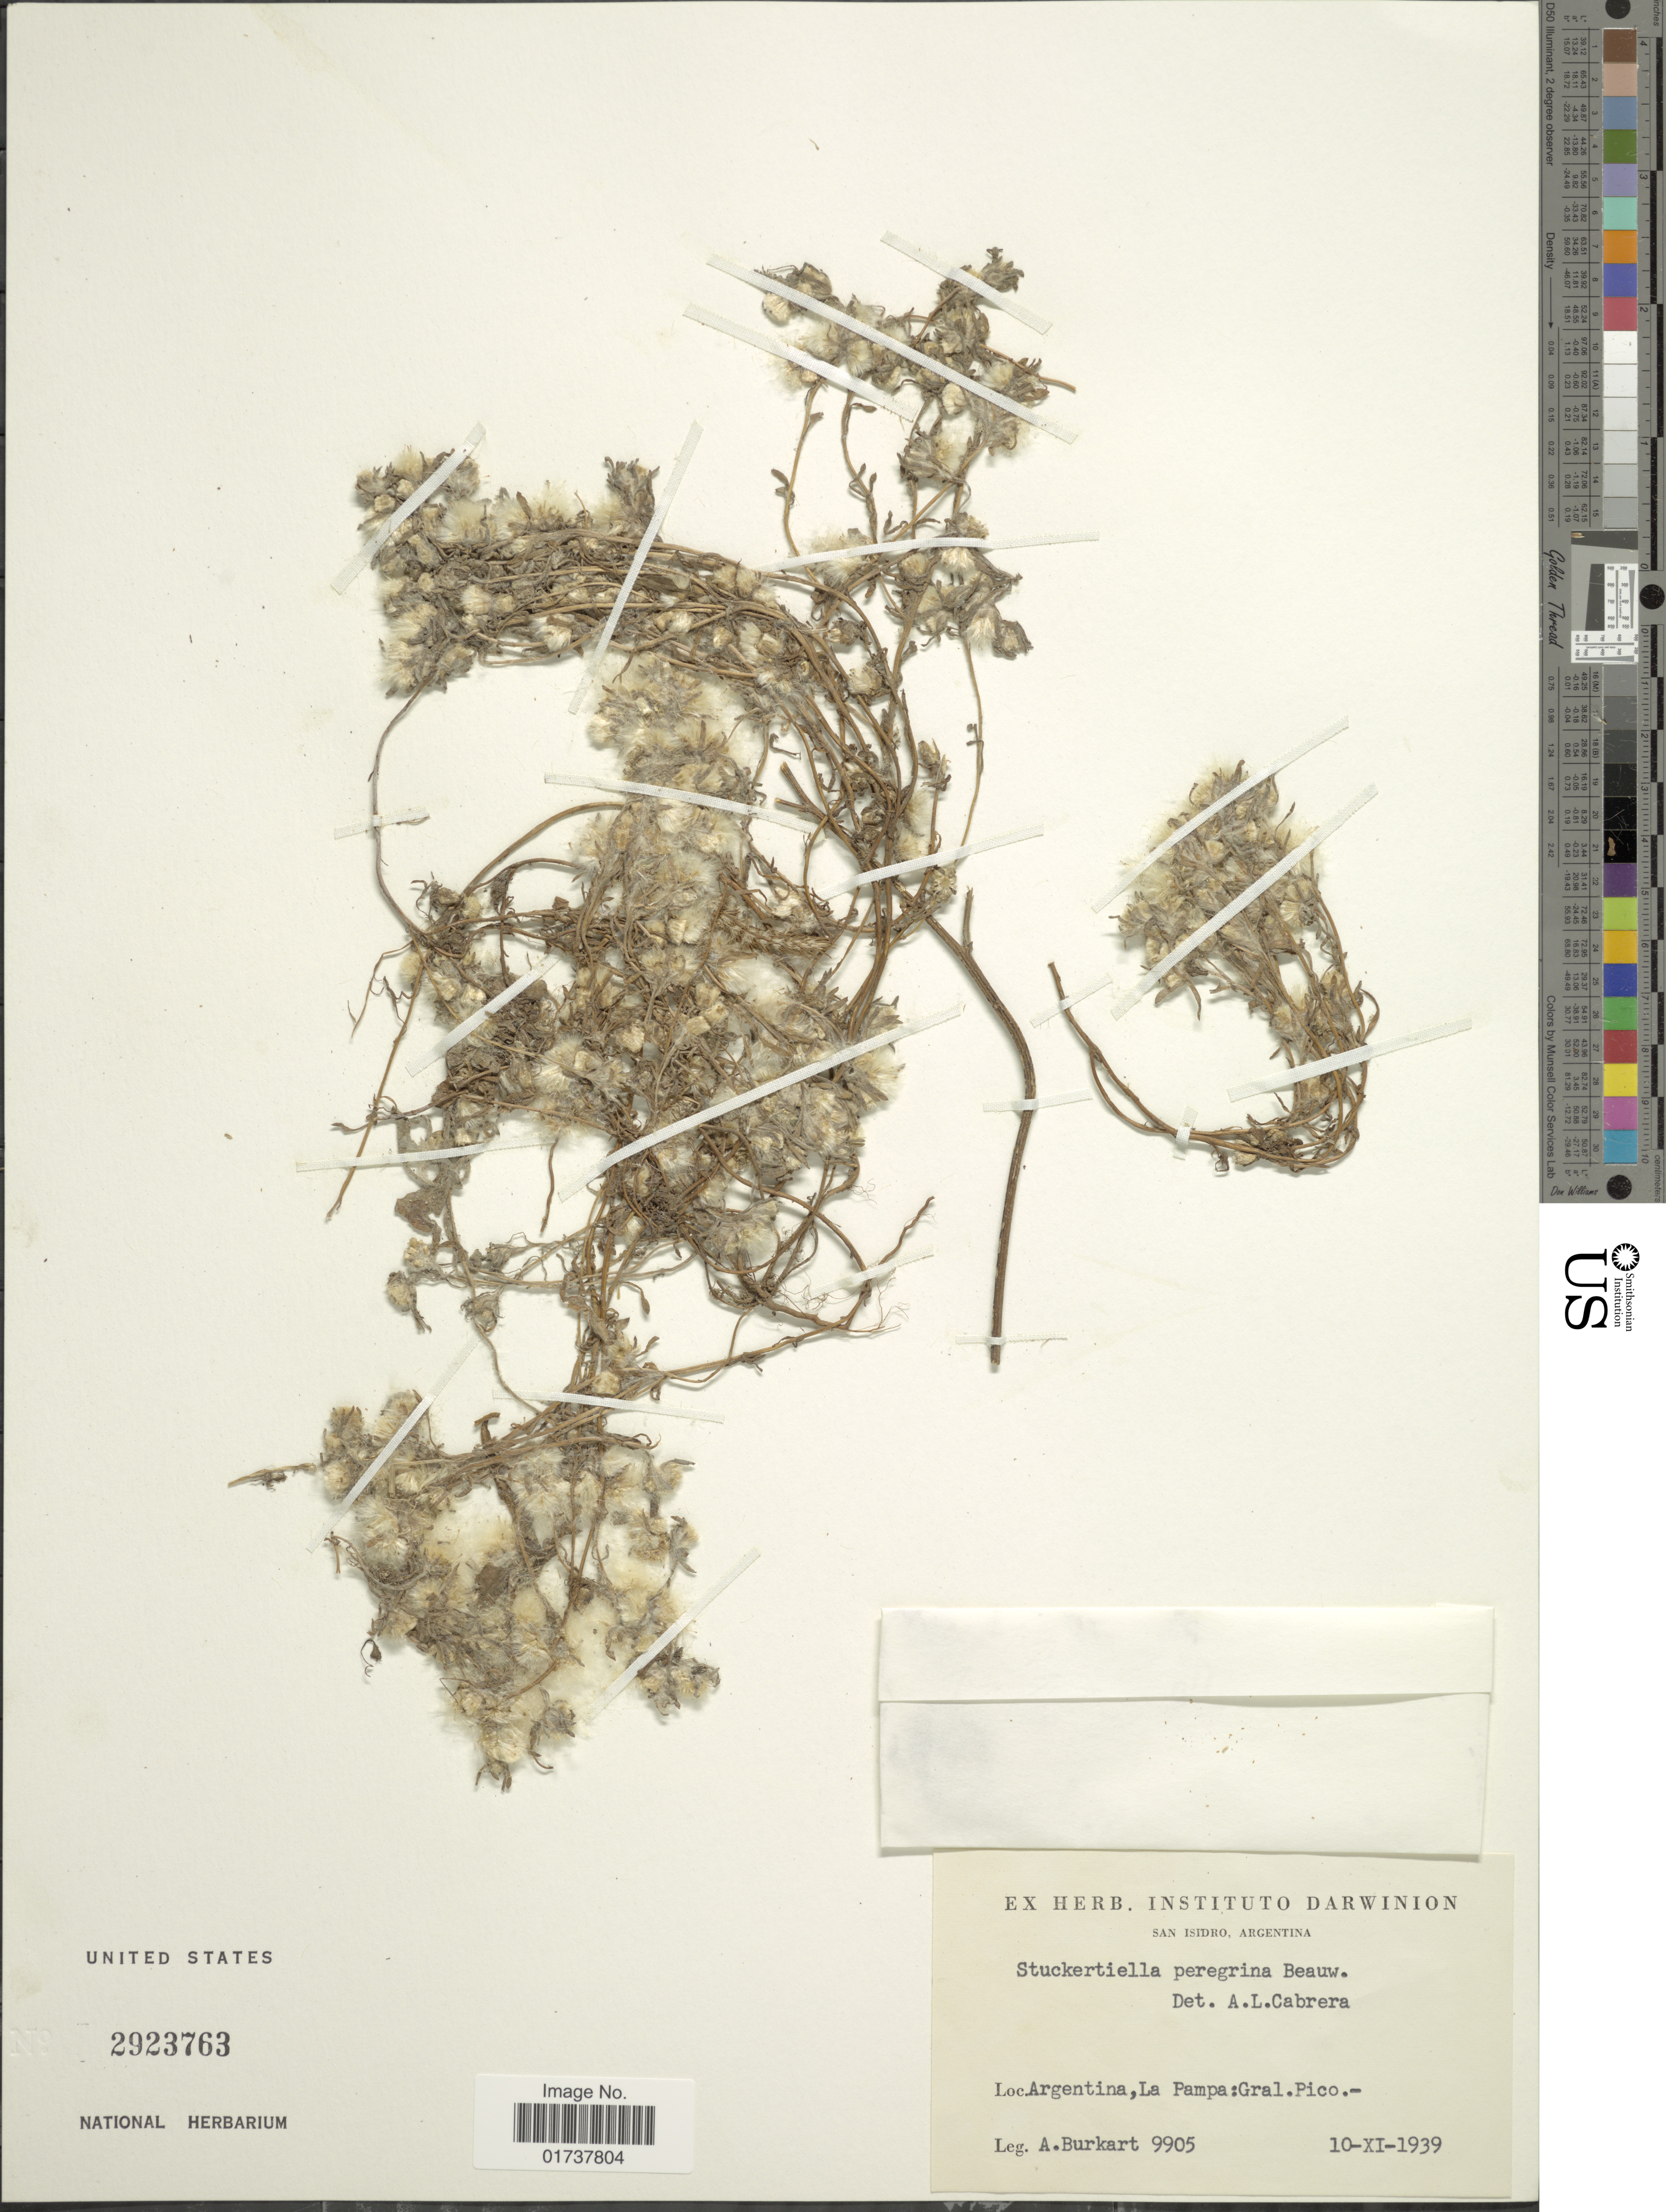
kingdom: Plantae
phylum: Tracheophyta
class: Magnoliopsida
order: Asterales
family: Asteraceae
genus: Stuckertiella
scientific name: Stuckertiella peregrina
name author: P. Beauv.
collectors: A. E. Burkart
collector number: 9905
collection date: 1939-11-10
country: Argentina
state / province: La Pampa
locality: Gral. Pico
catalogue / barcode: US 2923763